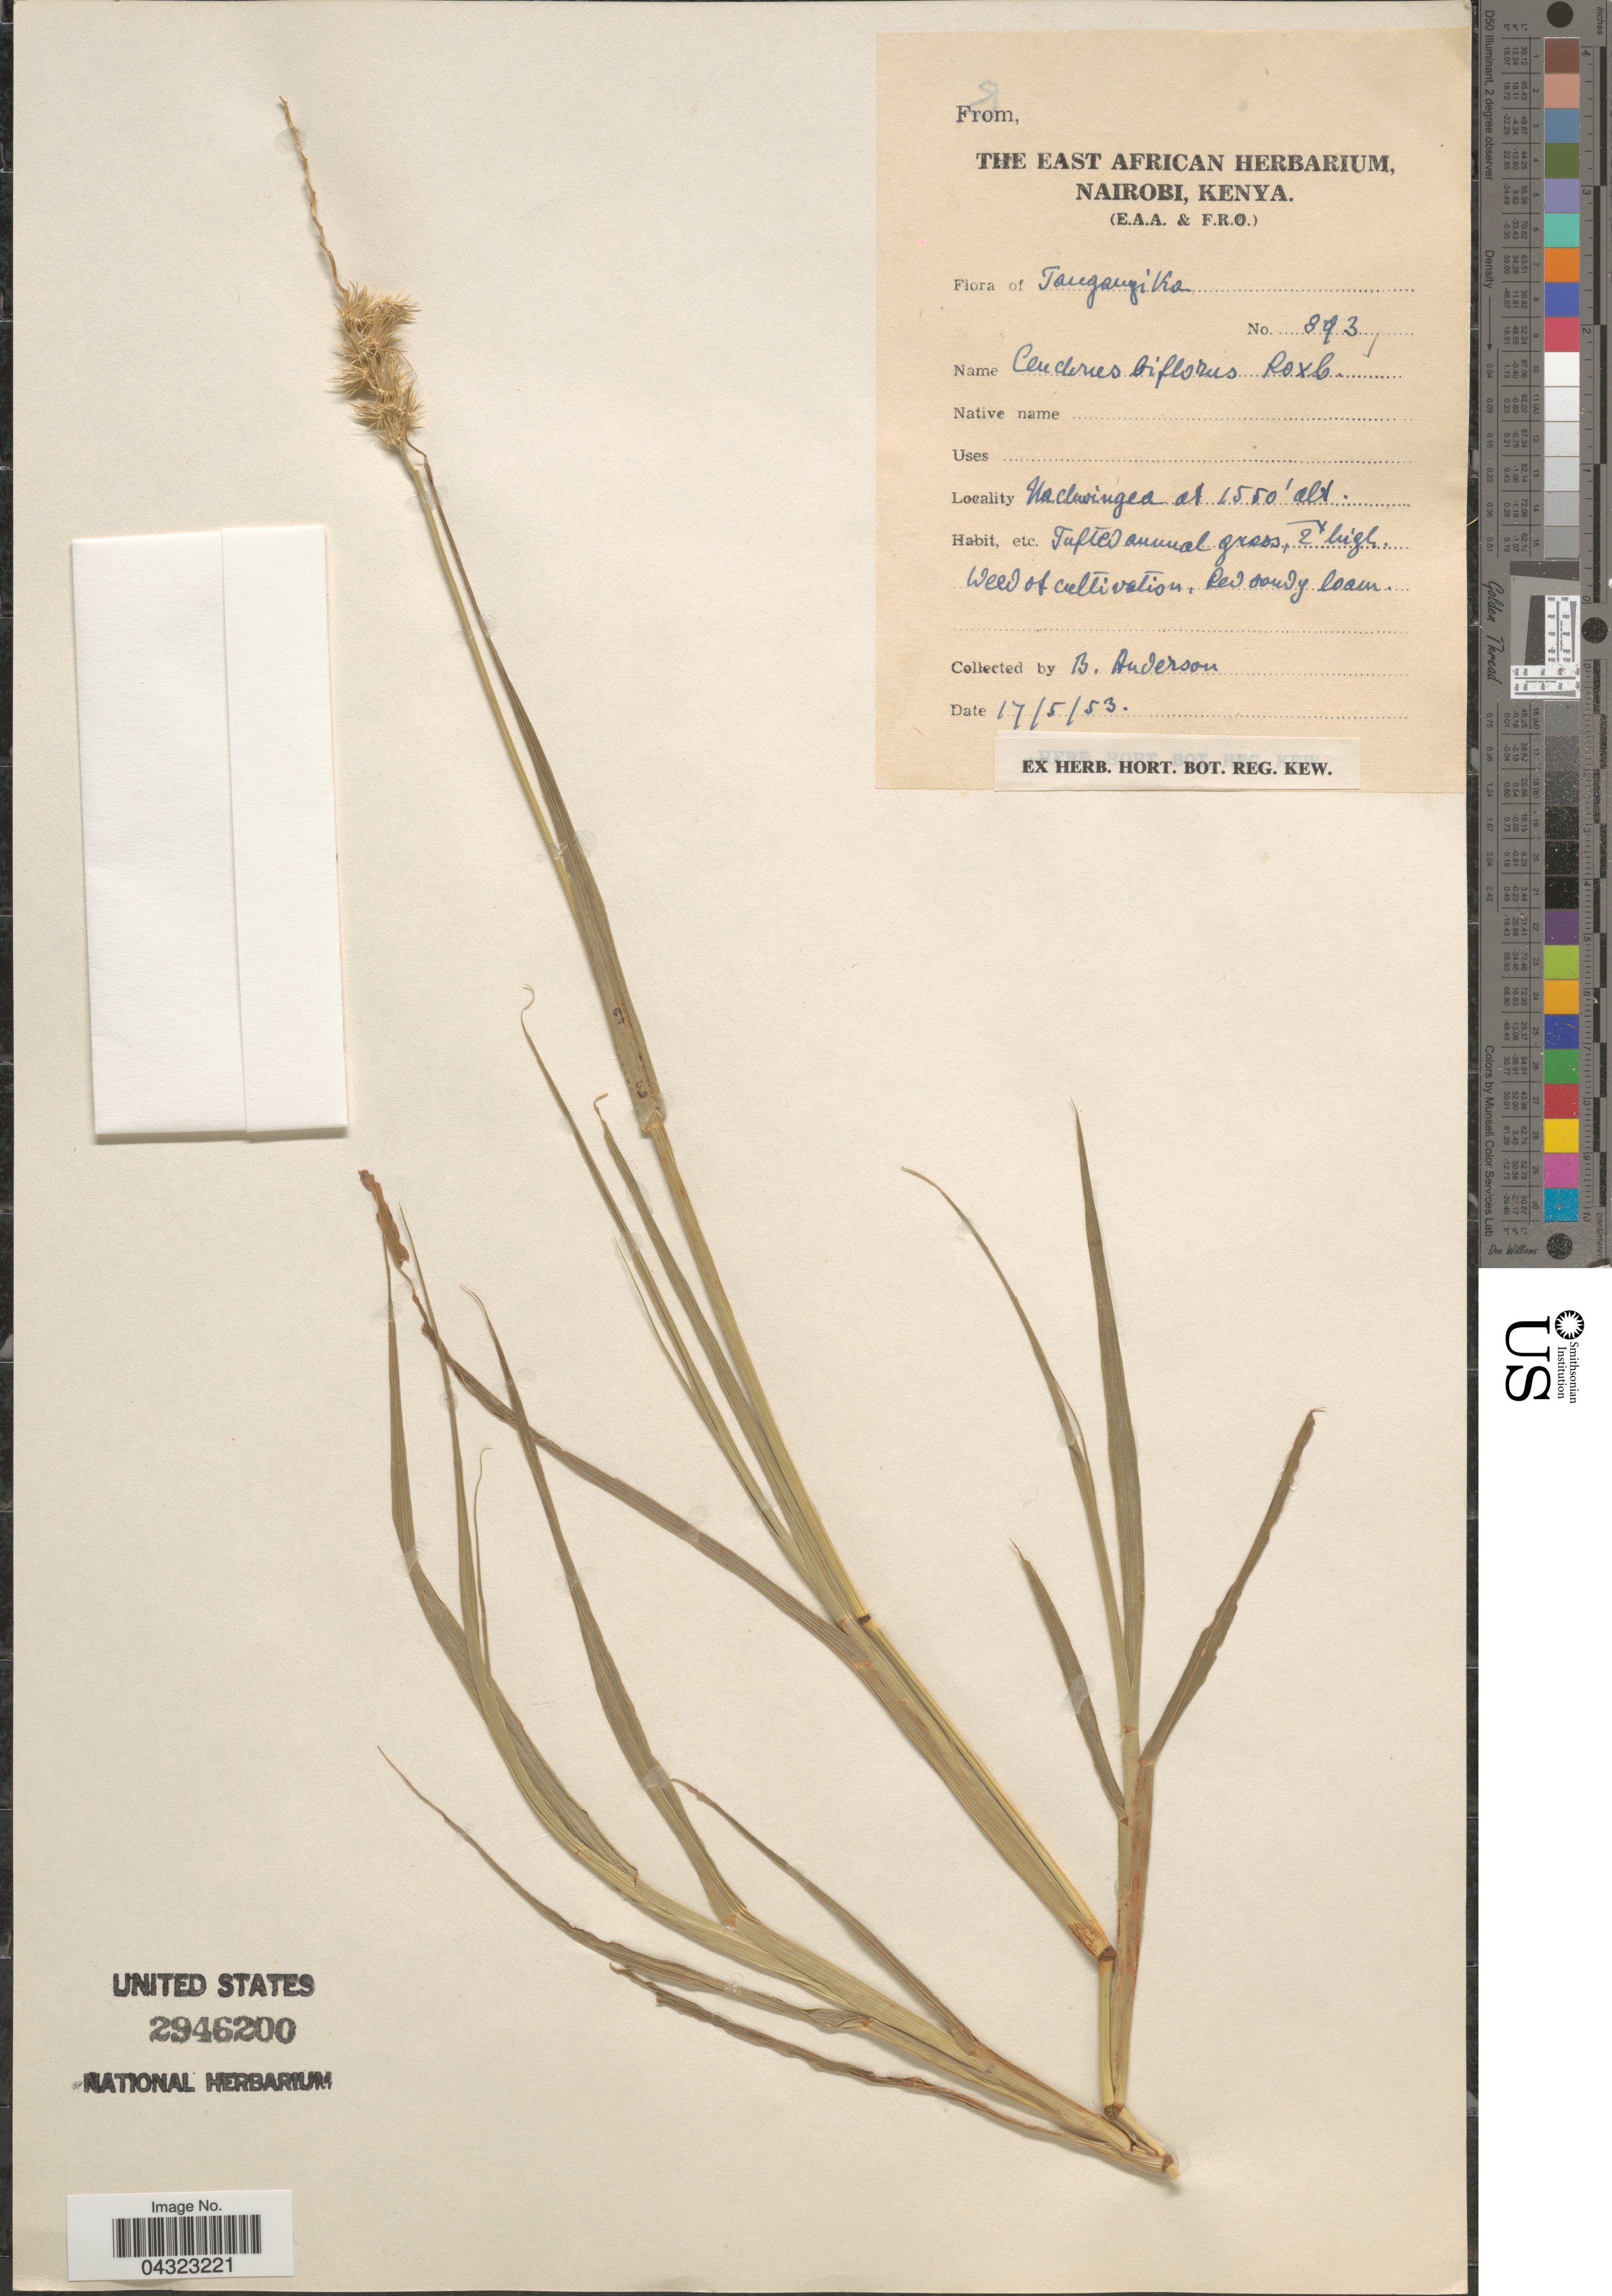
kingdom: Plantae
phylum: Tracheophyta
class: Liliopsida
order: Poales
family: Poaceae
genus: Cenchrus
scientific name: Cenchrus biflorus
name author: Roxb.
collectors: B. Anderson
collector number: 893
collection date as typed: Transcribed d/m/y: 17/5/53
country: Kenya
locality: Nairobi. Naclavinged.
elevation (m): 472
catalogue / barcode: US 2946200